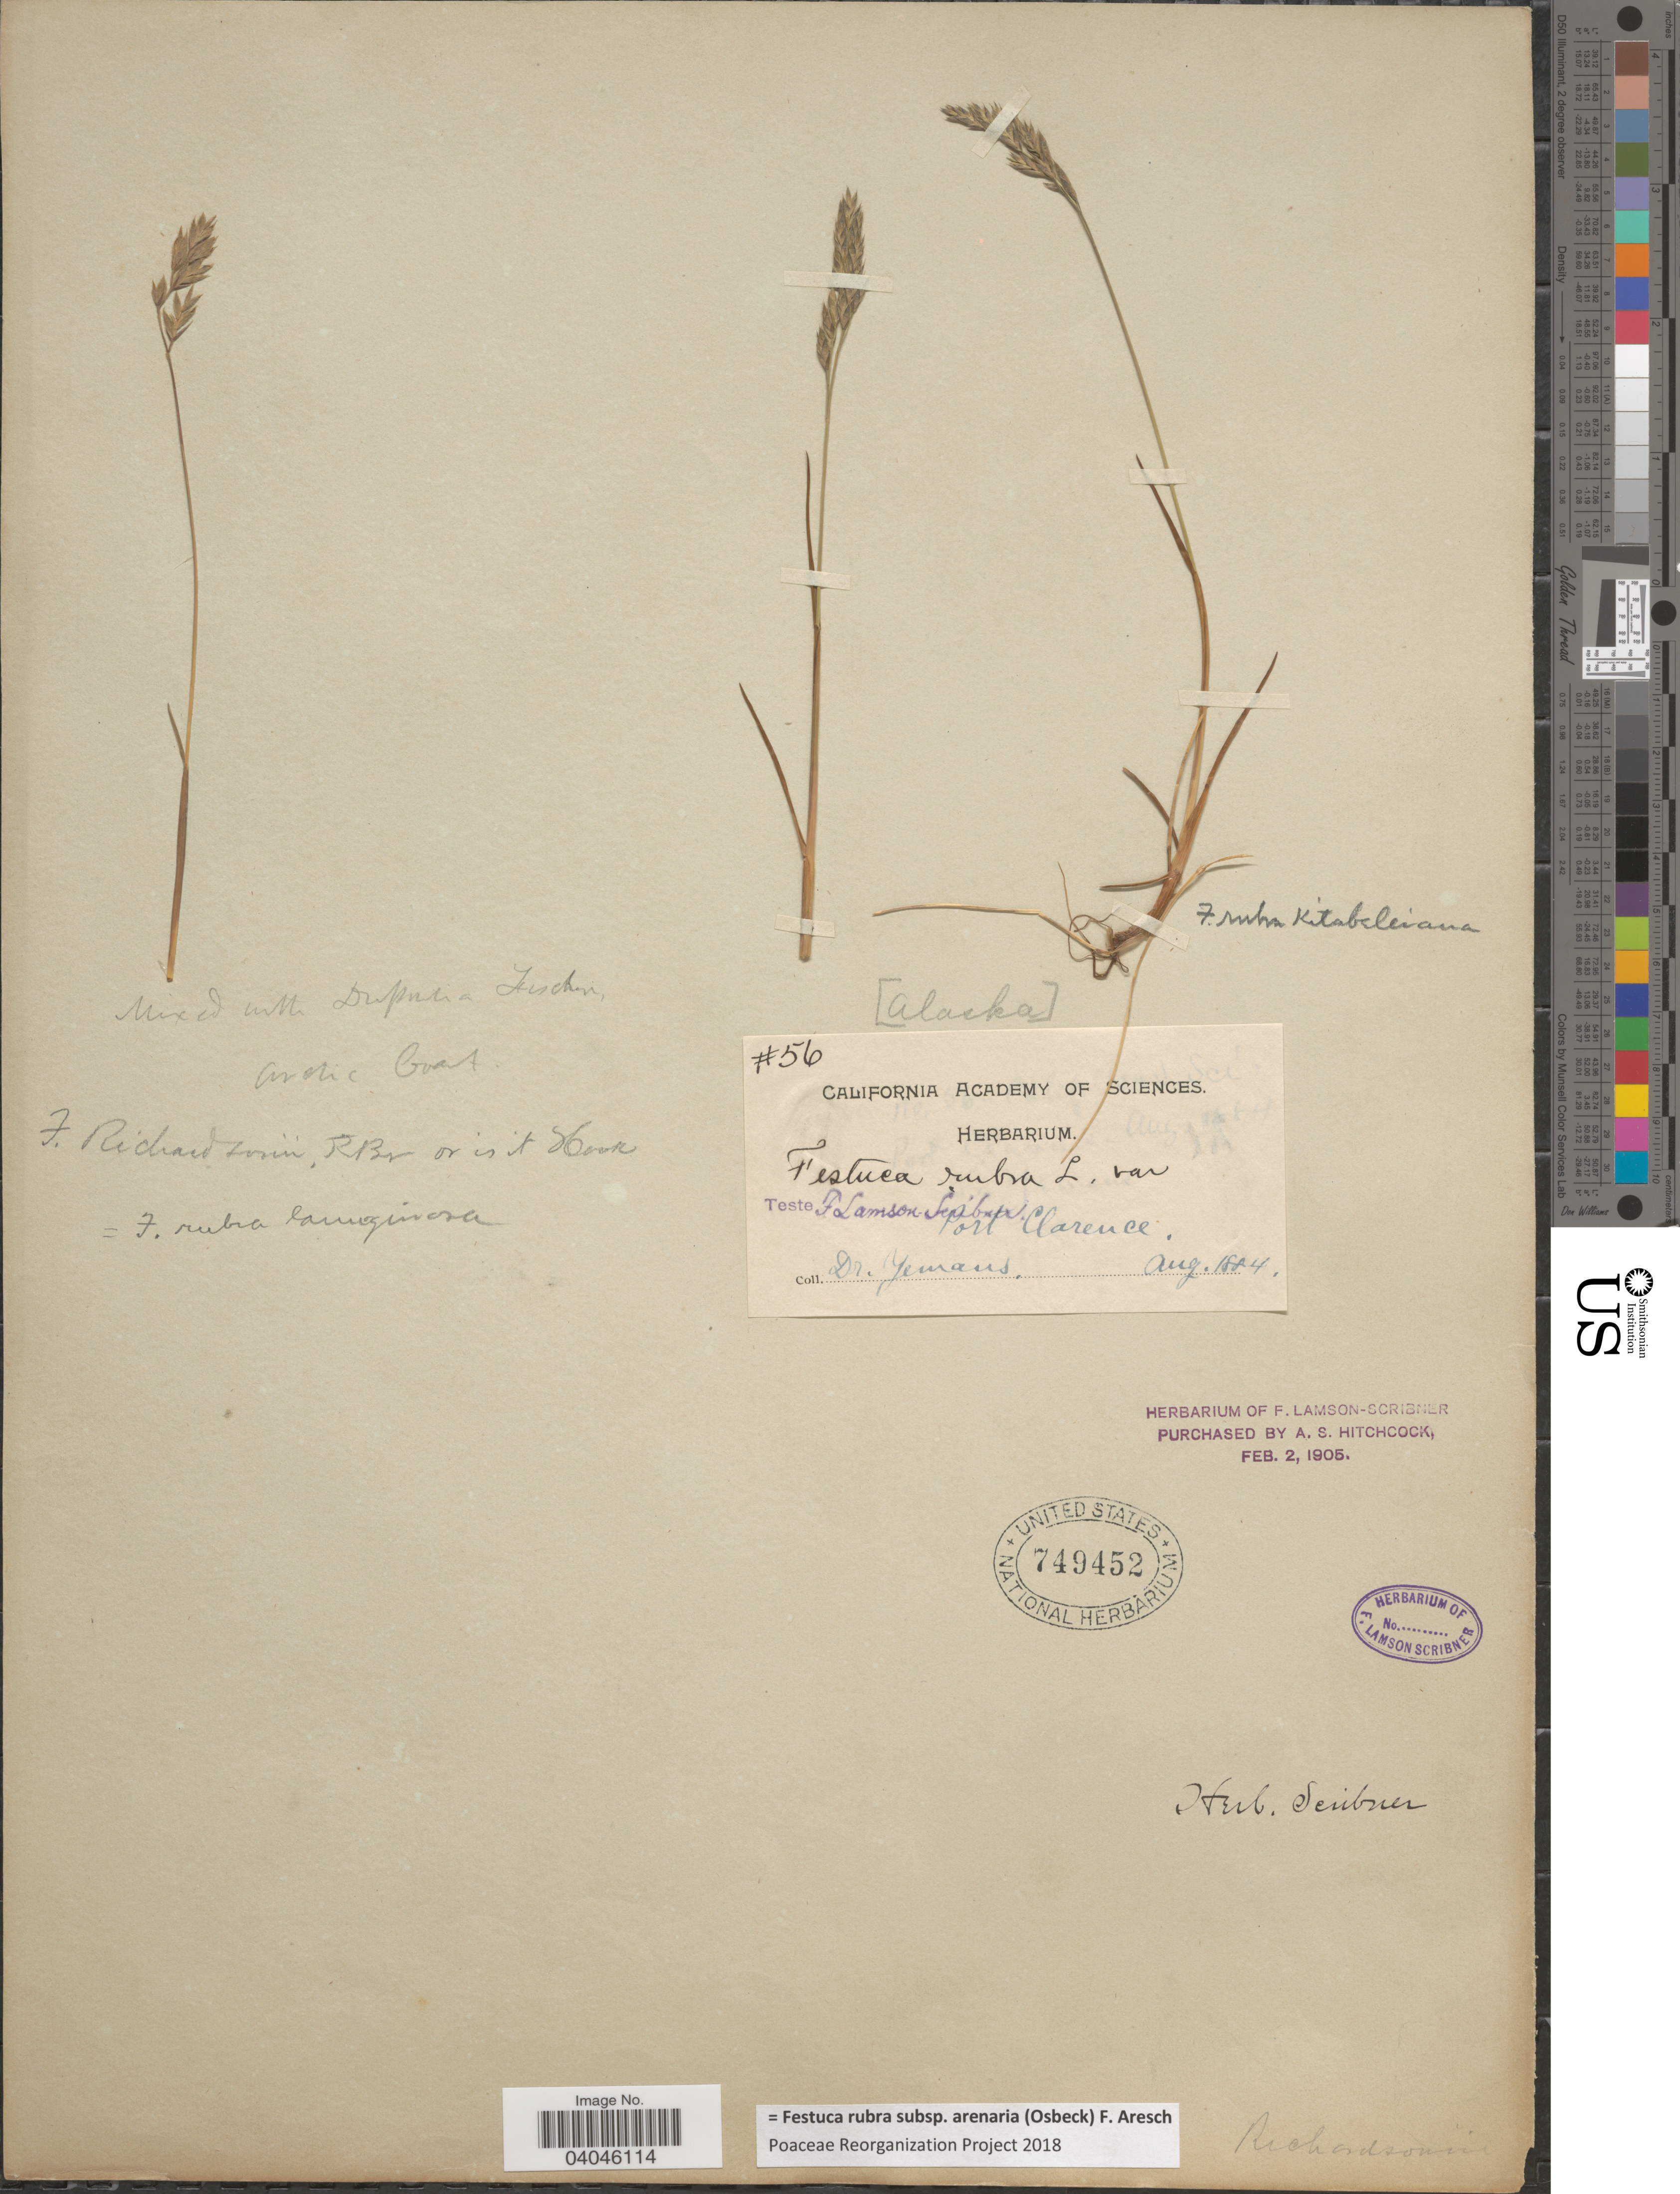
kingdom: Plantae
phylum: Tracheophyta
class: Liliopsida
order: Poales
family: Poaceae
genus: Festuca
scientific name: Festuca rubra subsp. arenaria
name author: (Osbeck) F. Aresch.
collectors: Jemans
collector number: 56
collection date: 1884-08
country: United States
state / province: Alaska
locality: Port Clarence.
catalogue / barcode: US 749452